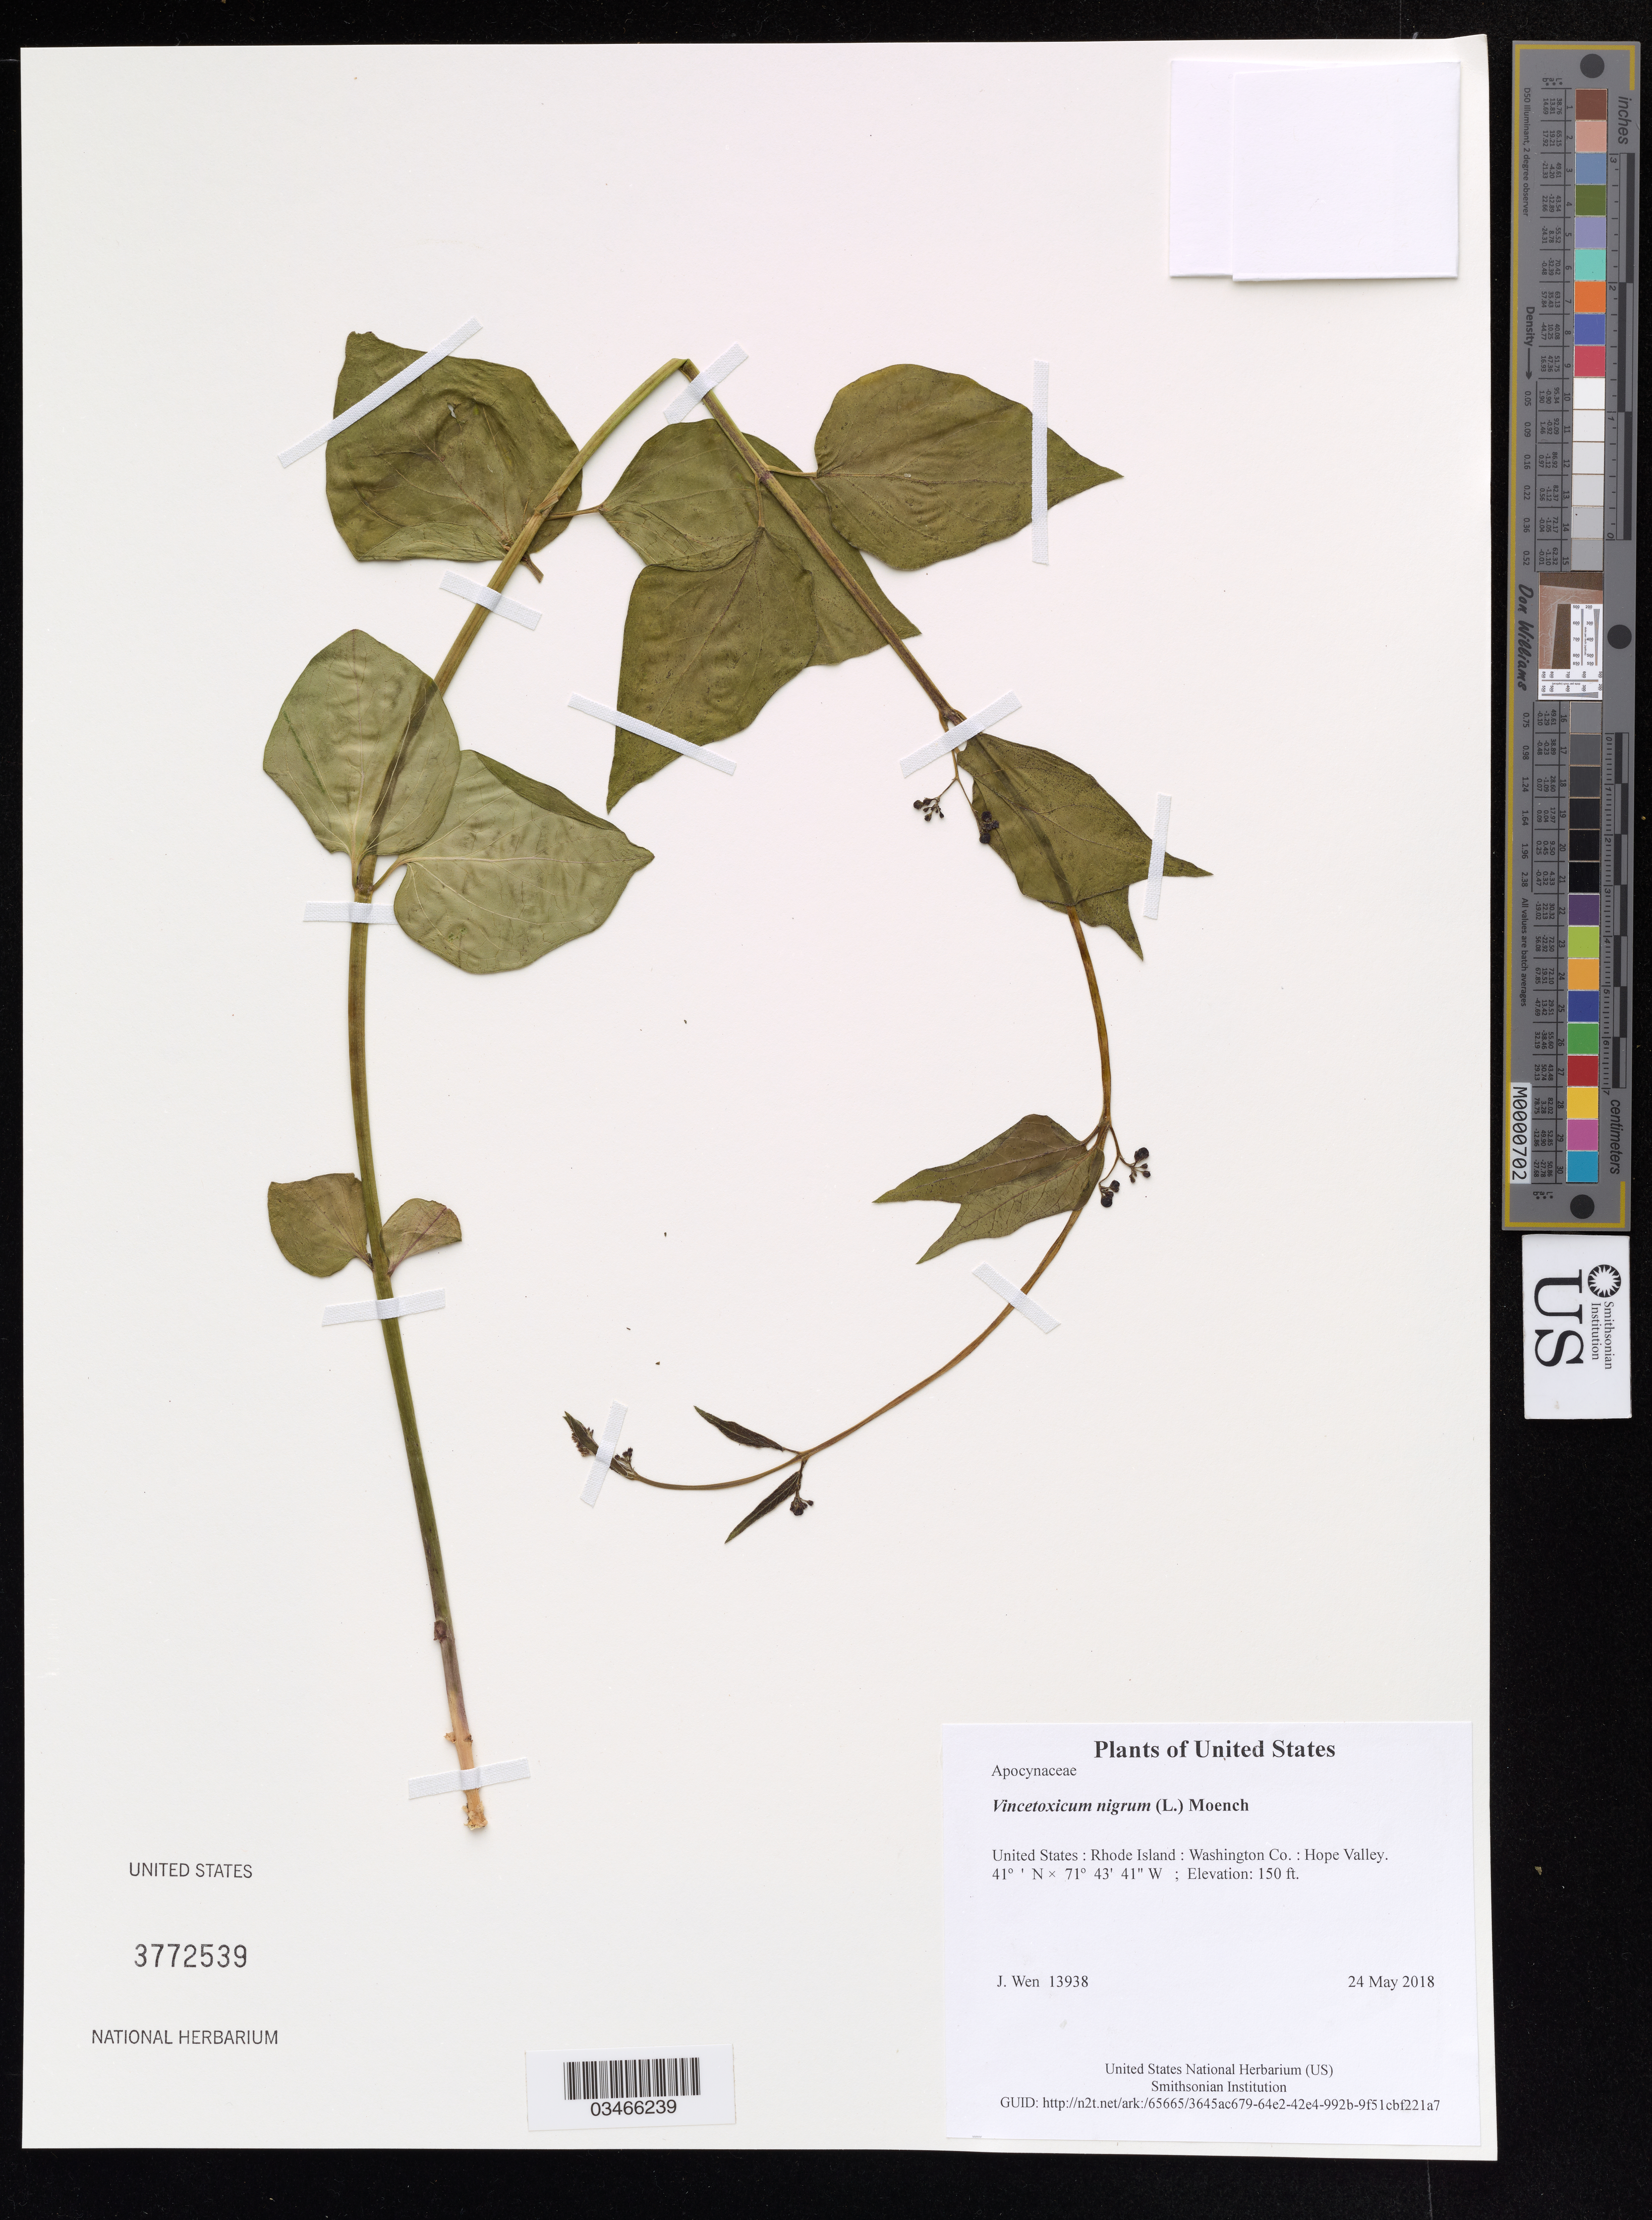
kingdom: Plantae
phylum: Tracheophyta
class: Magnoliopsida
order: Gentianales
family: Apocynaceae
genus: Vincetoxicum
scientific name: Vincetoxicum nigrum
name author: (L.) Moench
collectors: J. Wen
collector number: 13938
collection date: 2018-05-24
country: United States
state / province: Rhode Island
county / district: Washington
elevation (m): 46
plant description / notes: Fruits collected for FDA.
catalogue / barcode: US 3772539